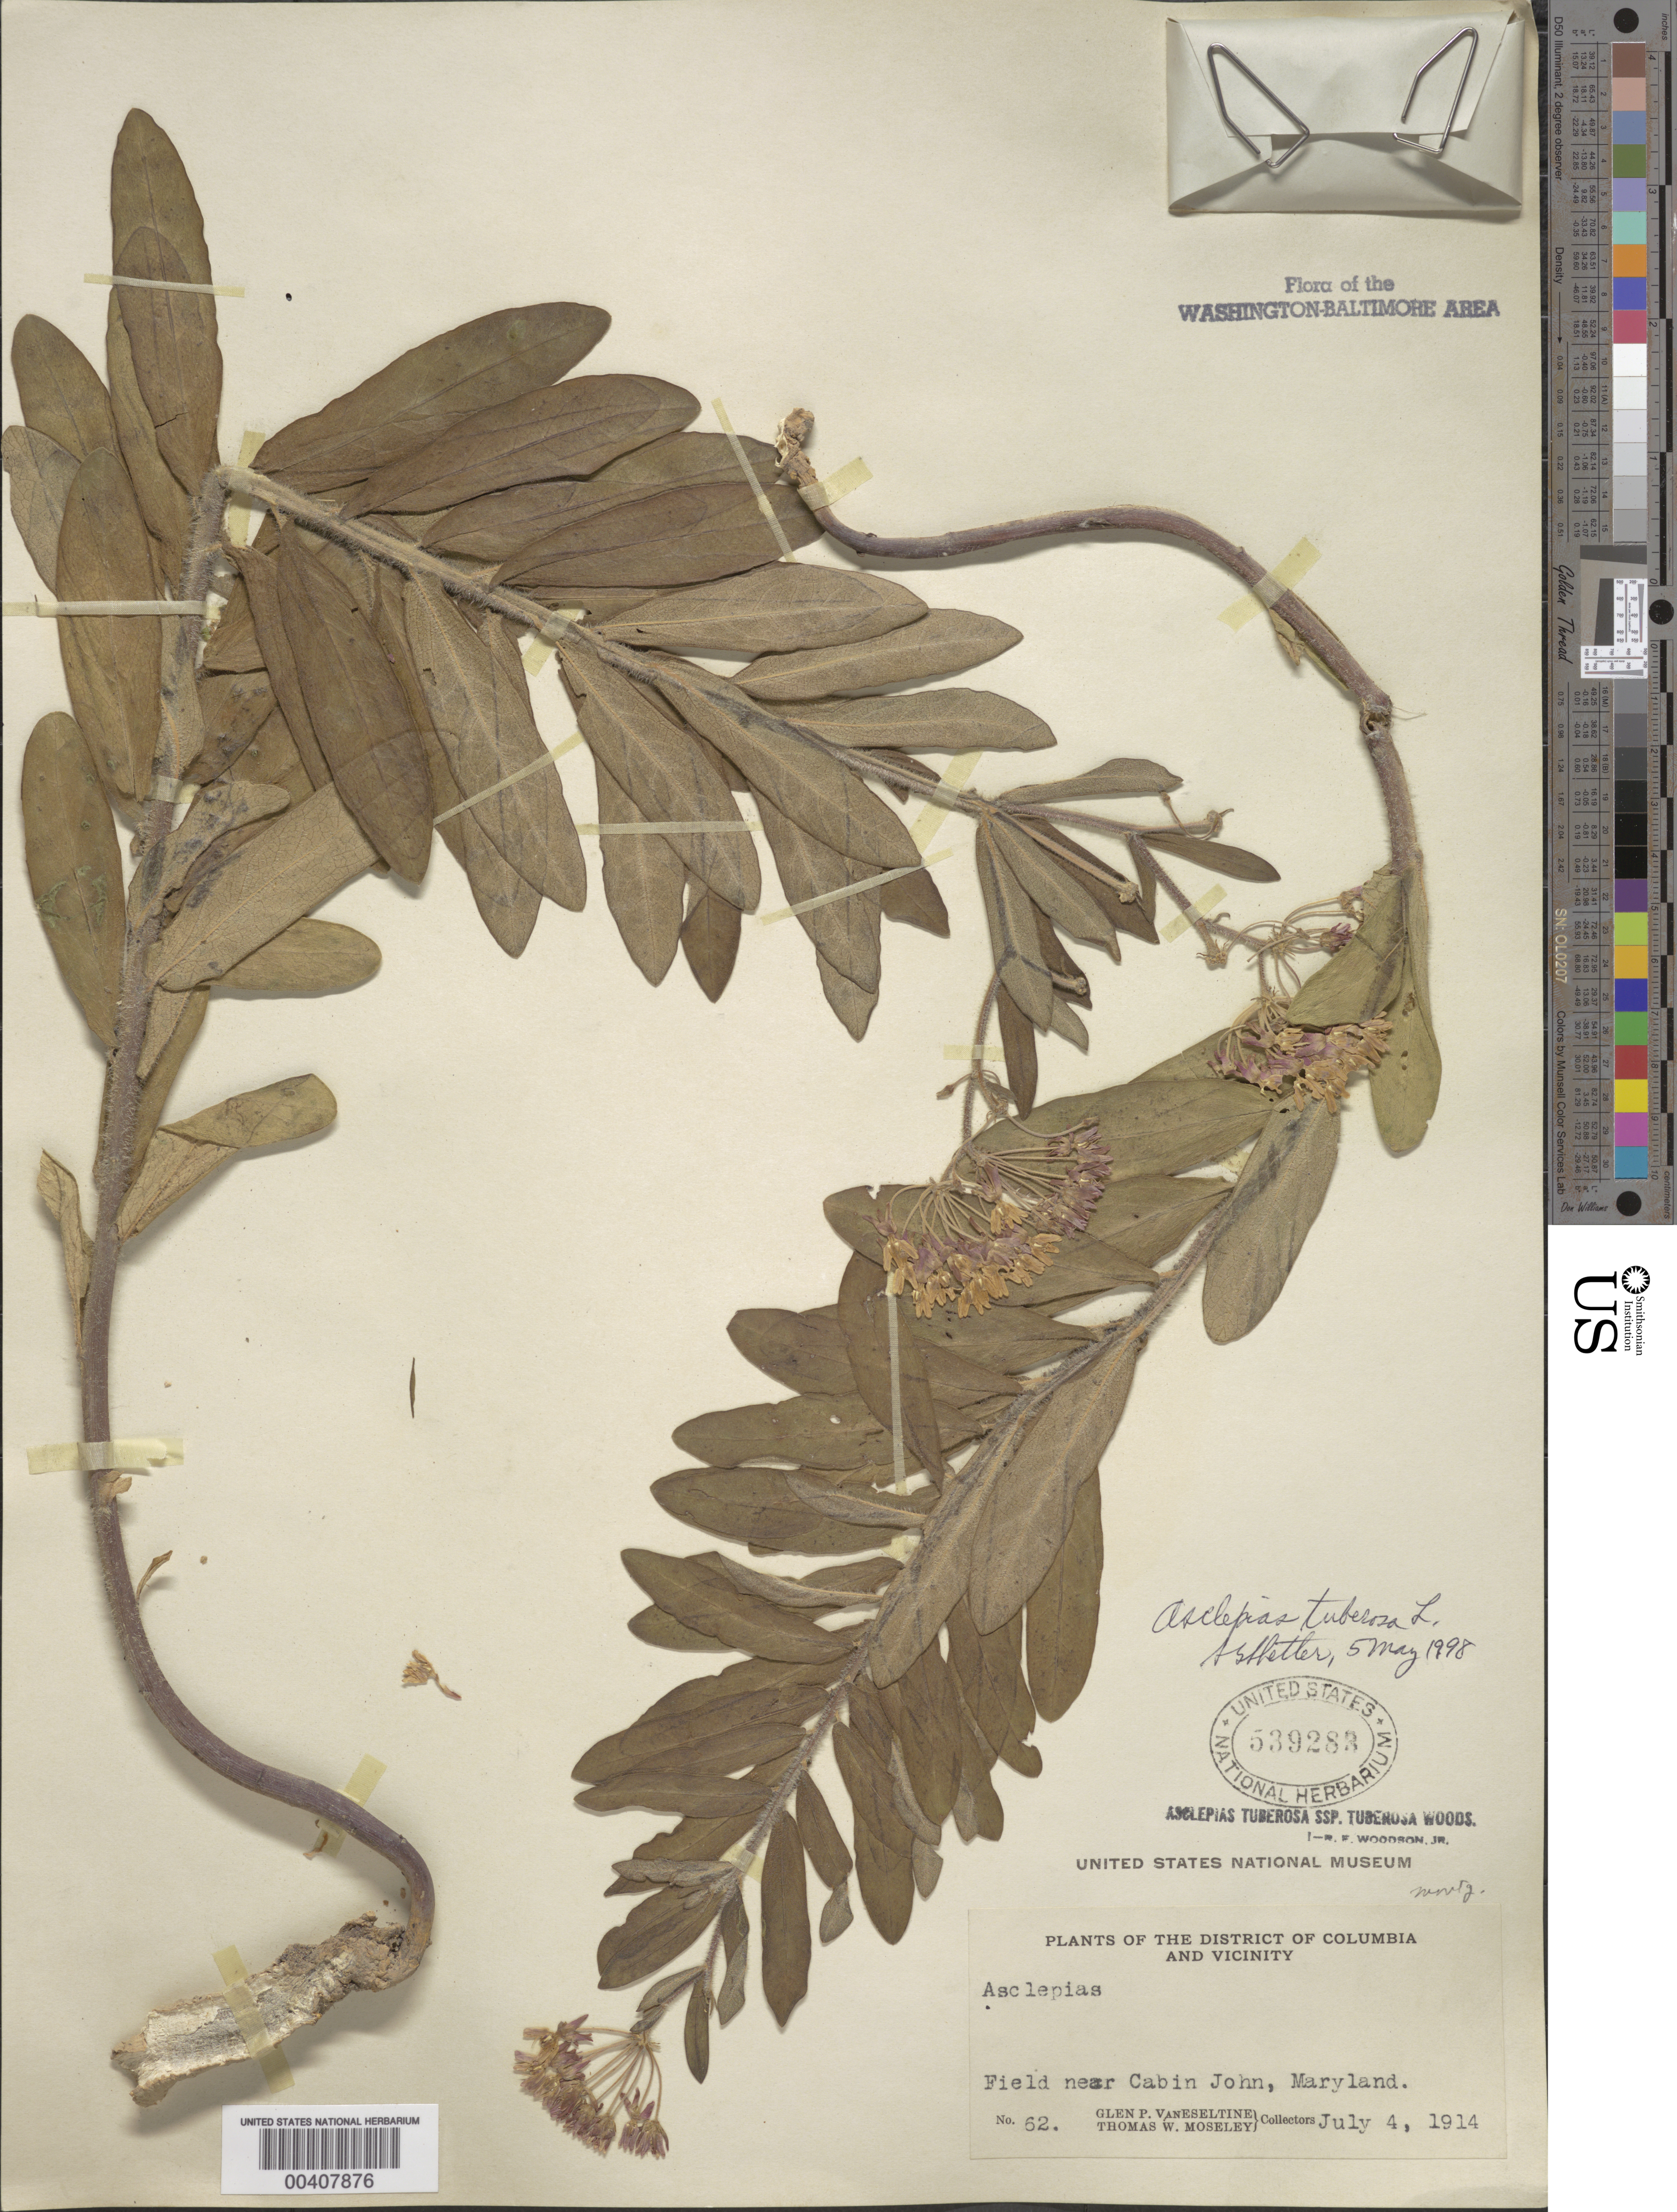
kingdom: Plantae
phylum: Tracheophyta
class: Magnoliopsida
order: Gentianales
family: Apocynaceae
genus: Asclepias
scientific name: Asclepias tuberosa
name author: L.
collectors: G. P. Van Eseltine & T. Moseley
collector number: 62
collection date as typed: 04 Jul 1914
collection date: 1914-07-04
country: United States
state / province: Maryland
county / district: Montgomery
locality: Cabin John Area C. & O. Canal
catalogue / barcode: US 539283